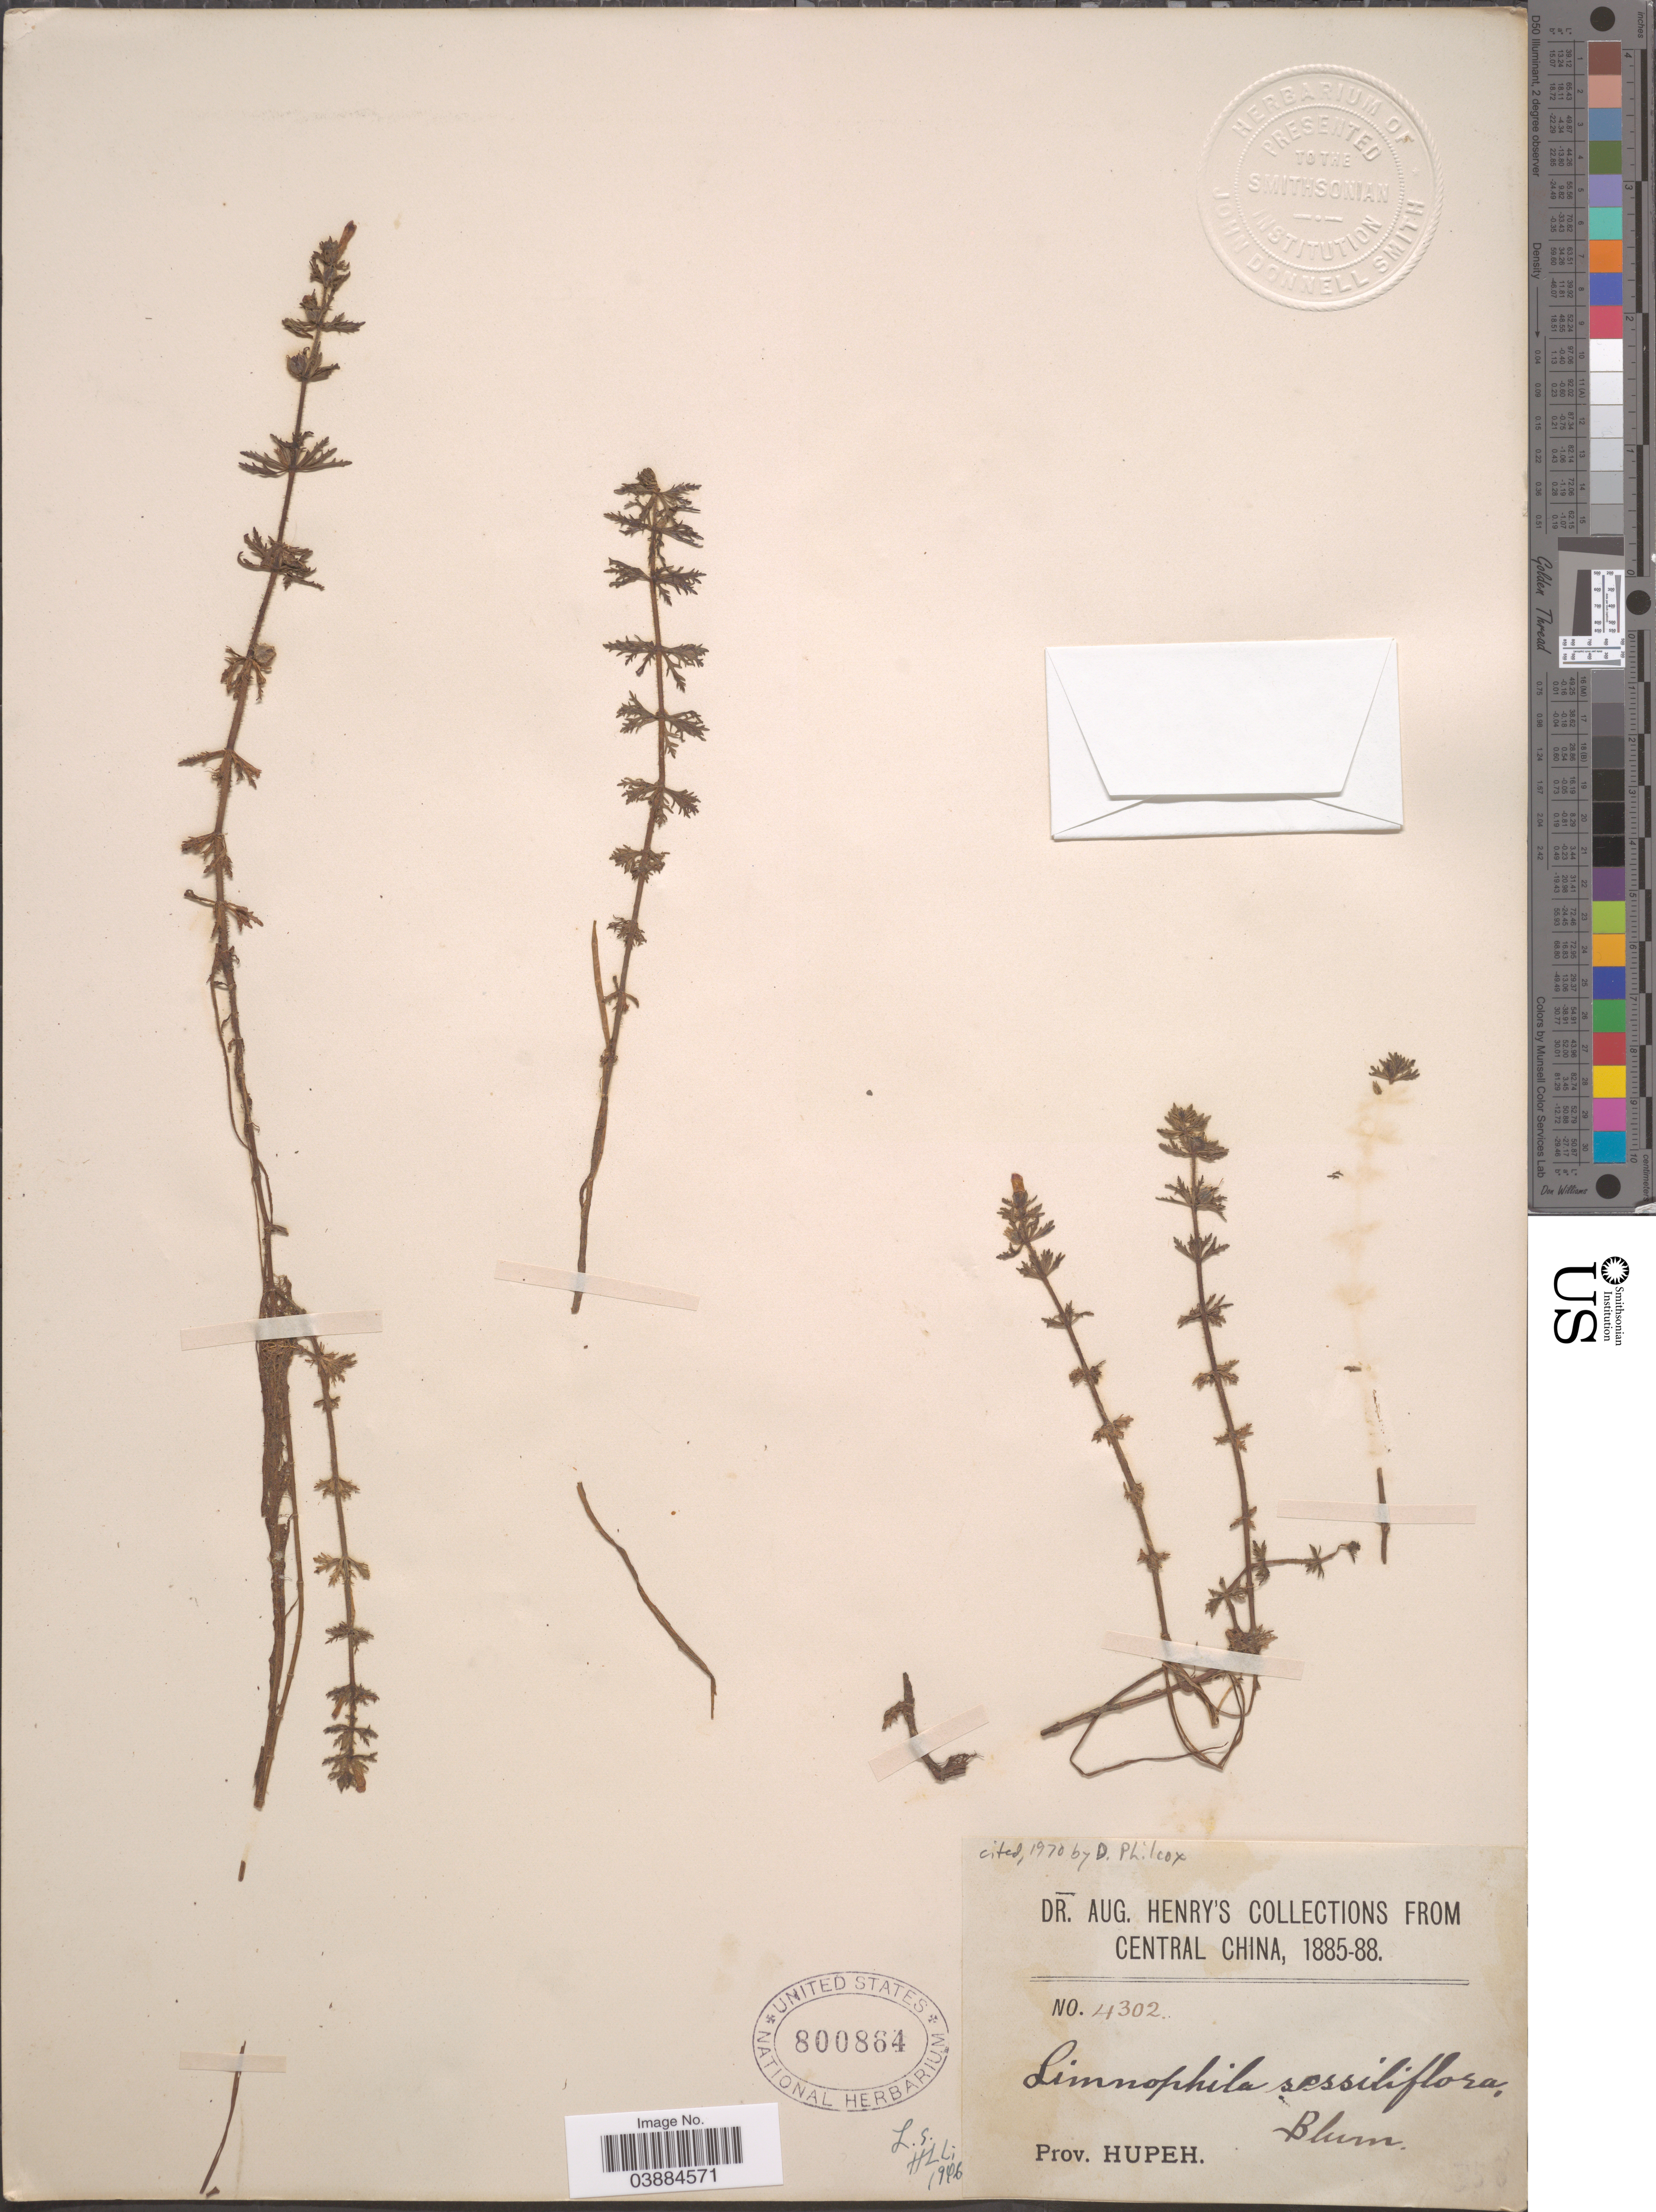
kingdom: Plantae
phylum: Tracheophyta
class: Magnoliopsida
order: Lamiales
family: Plantaginaceae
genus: Limnophila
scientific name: Limnophila sessiliflora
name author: (Vahl) Blume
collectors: A. Henry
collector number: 4302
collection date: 1885/1888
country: China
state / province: Hubei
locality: Central China. Prov. Hupeh.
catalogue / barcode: US 800864